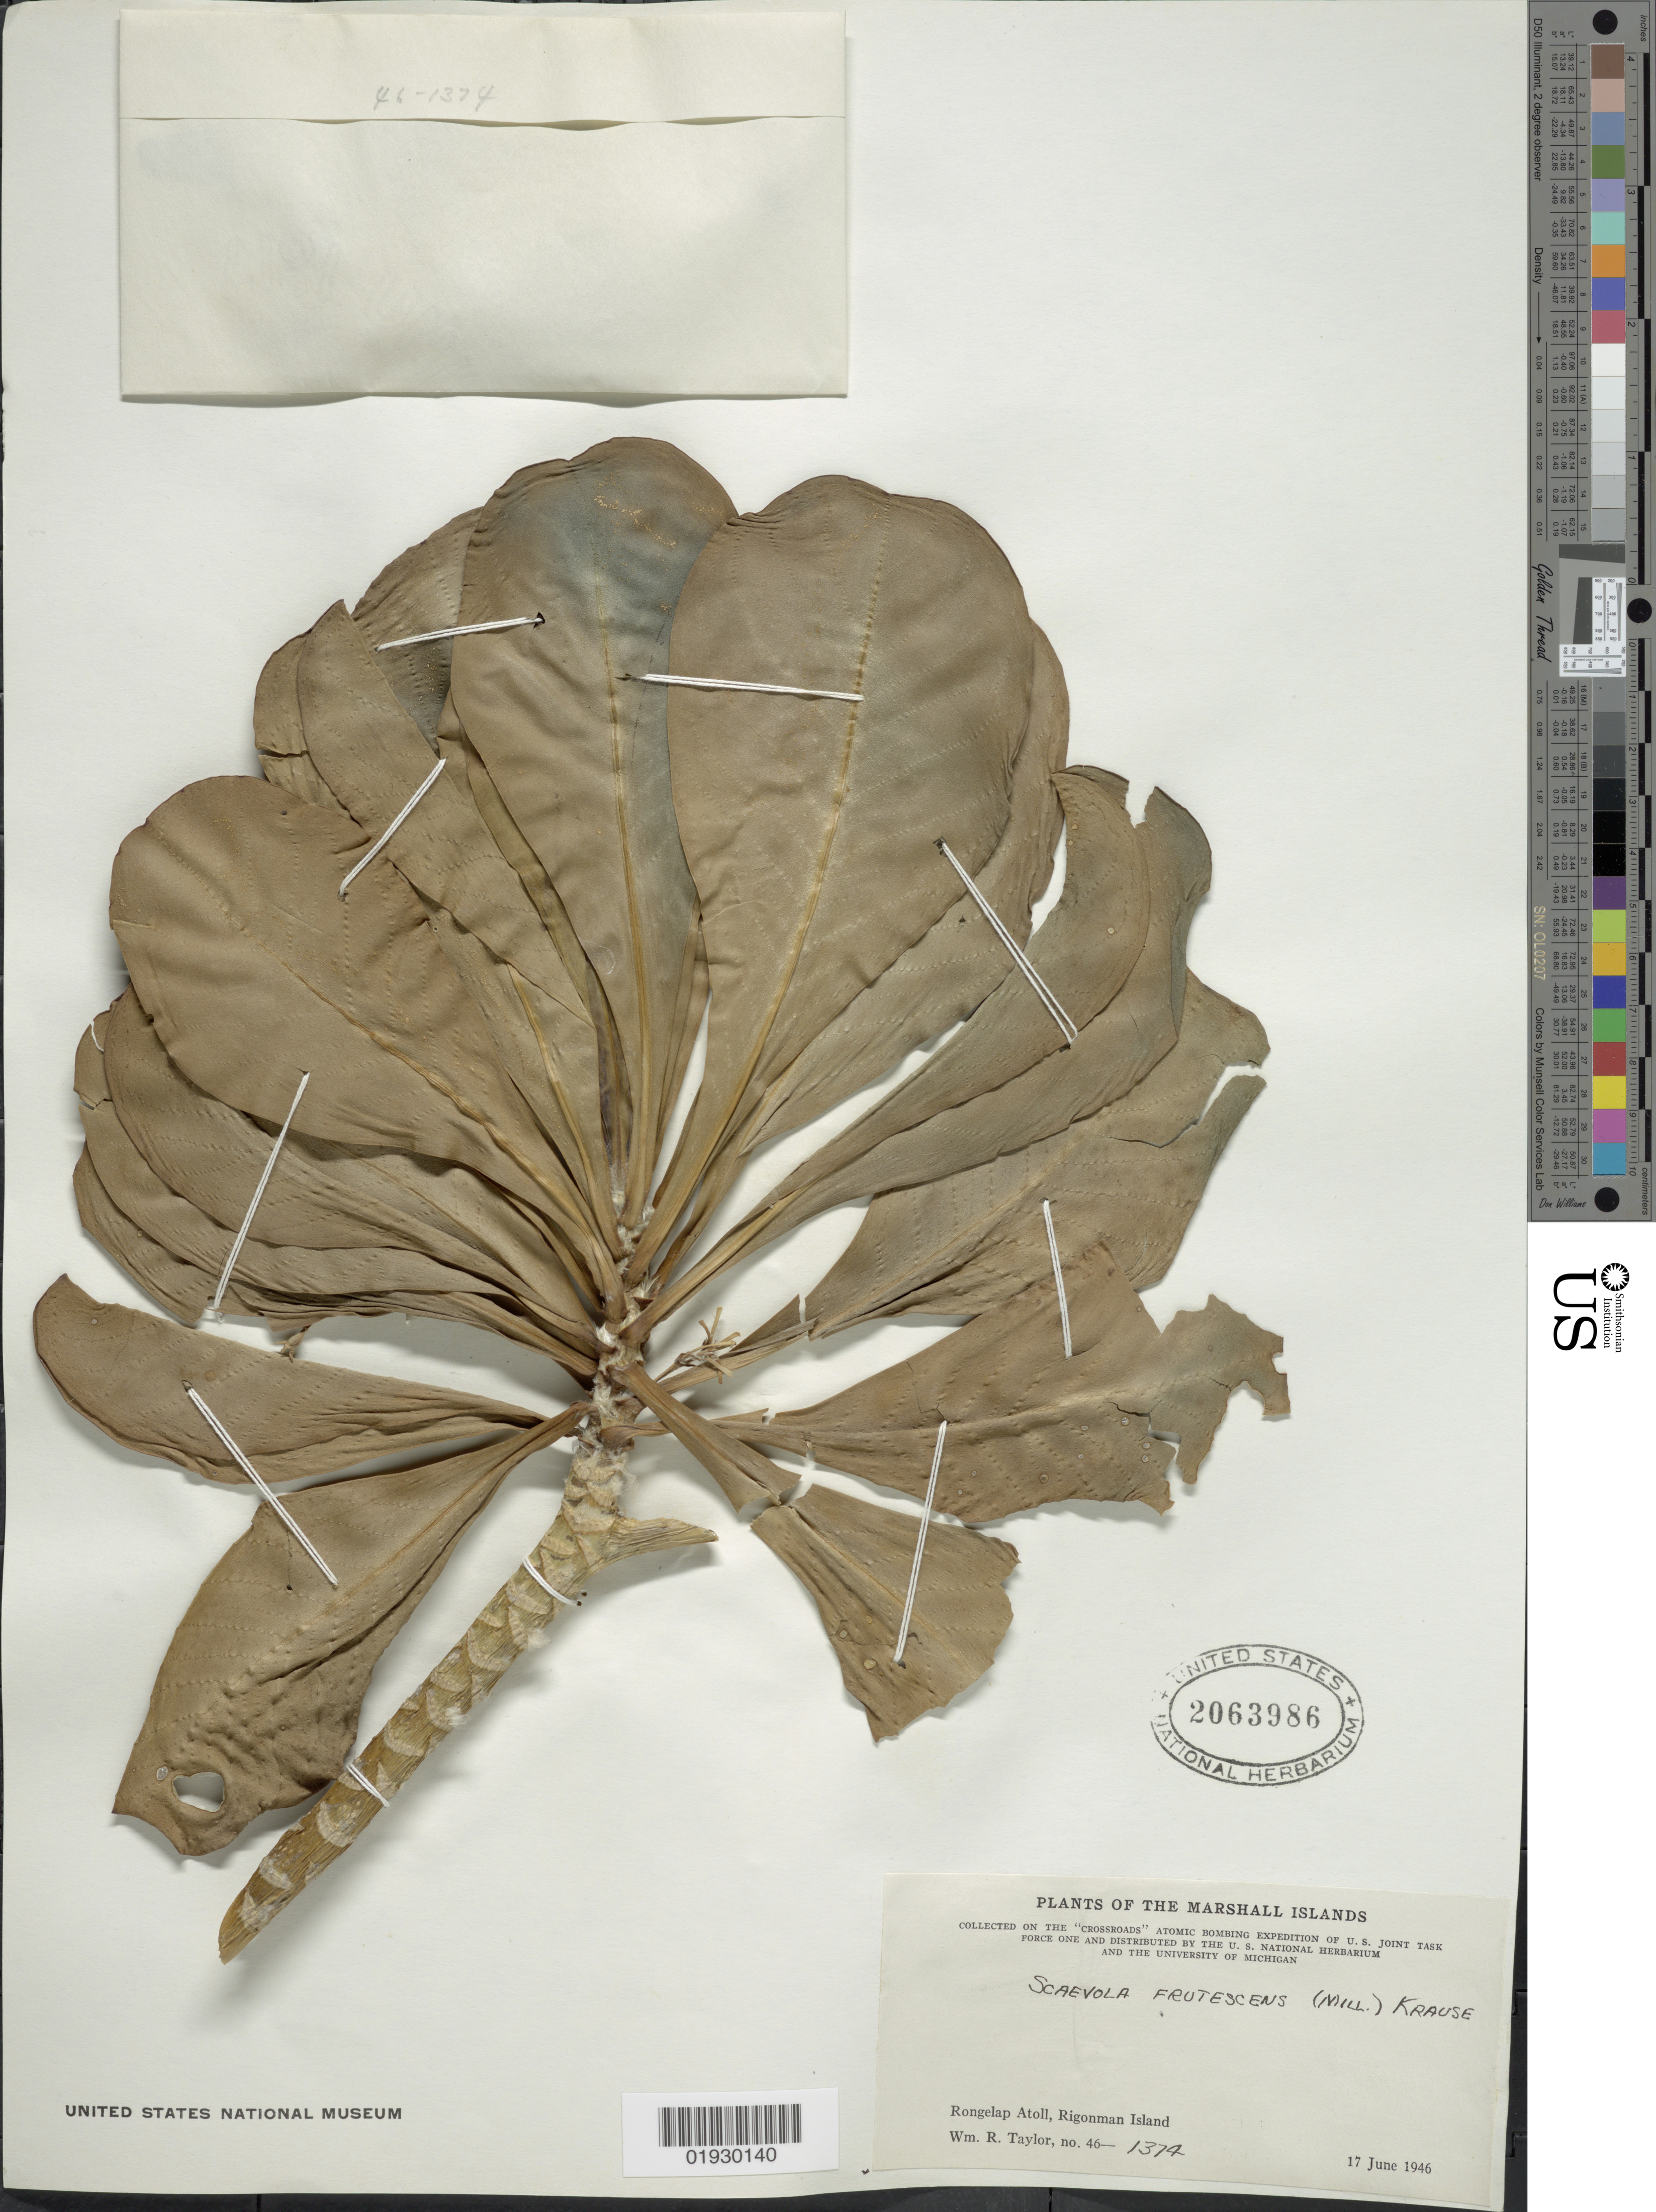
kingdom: Plantae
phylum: Tracheophyta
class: Magnoliopsida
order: Asterales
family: Goodeniaceae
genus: Scaevola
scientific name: Scaevola taccada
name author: (Gaertn.) Roxb.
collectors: W. R. Taylor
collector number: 46-1374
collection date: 1946-06-17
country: Marshall Islands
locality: Rongelap Atoll, Rigonman Island.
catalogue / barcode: US 2063986